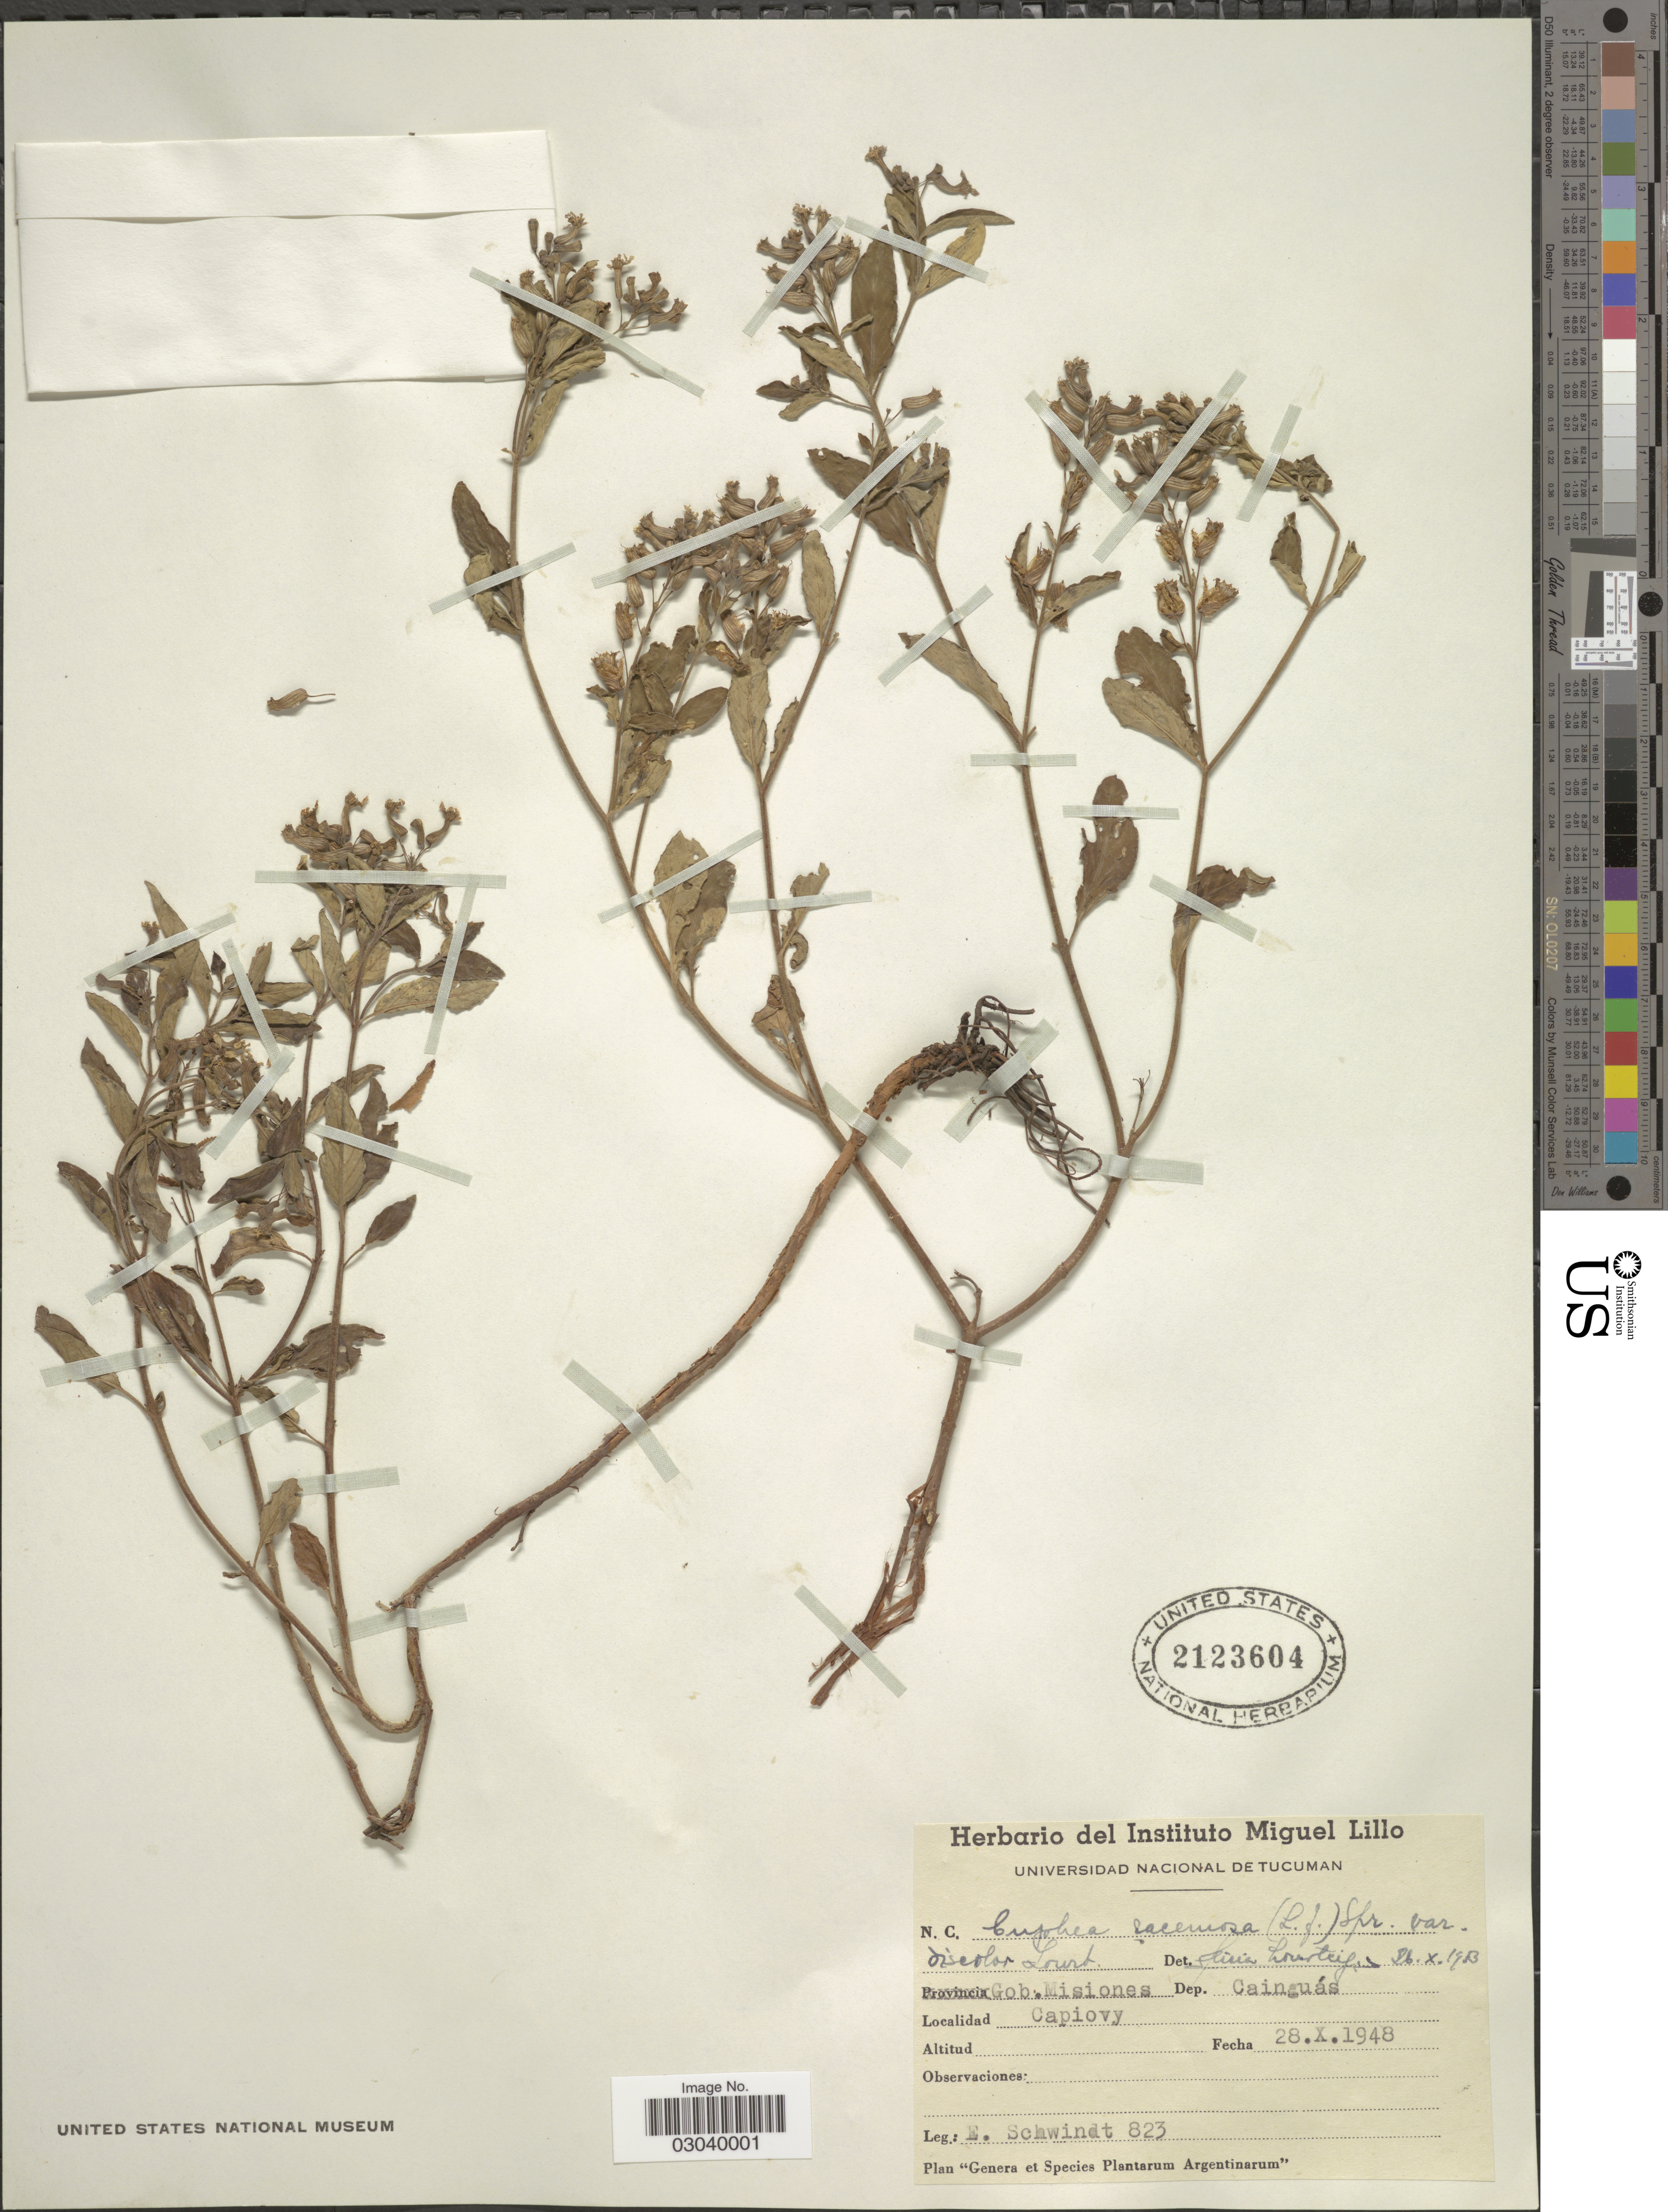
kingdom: Plantae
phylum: Tracheophyta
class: Magnoliopsida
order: Myrtales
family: Lythraceae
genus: Cuphea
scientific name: Cuphea racemosa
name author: (L. f.) Spreng.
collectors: E. Schwindt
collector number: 823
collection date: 1948-10-28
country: Argentina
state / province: Misiones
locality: Gob. Misiones, Dep. Cainguás, Capiovy.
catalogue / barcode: US 2123604